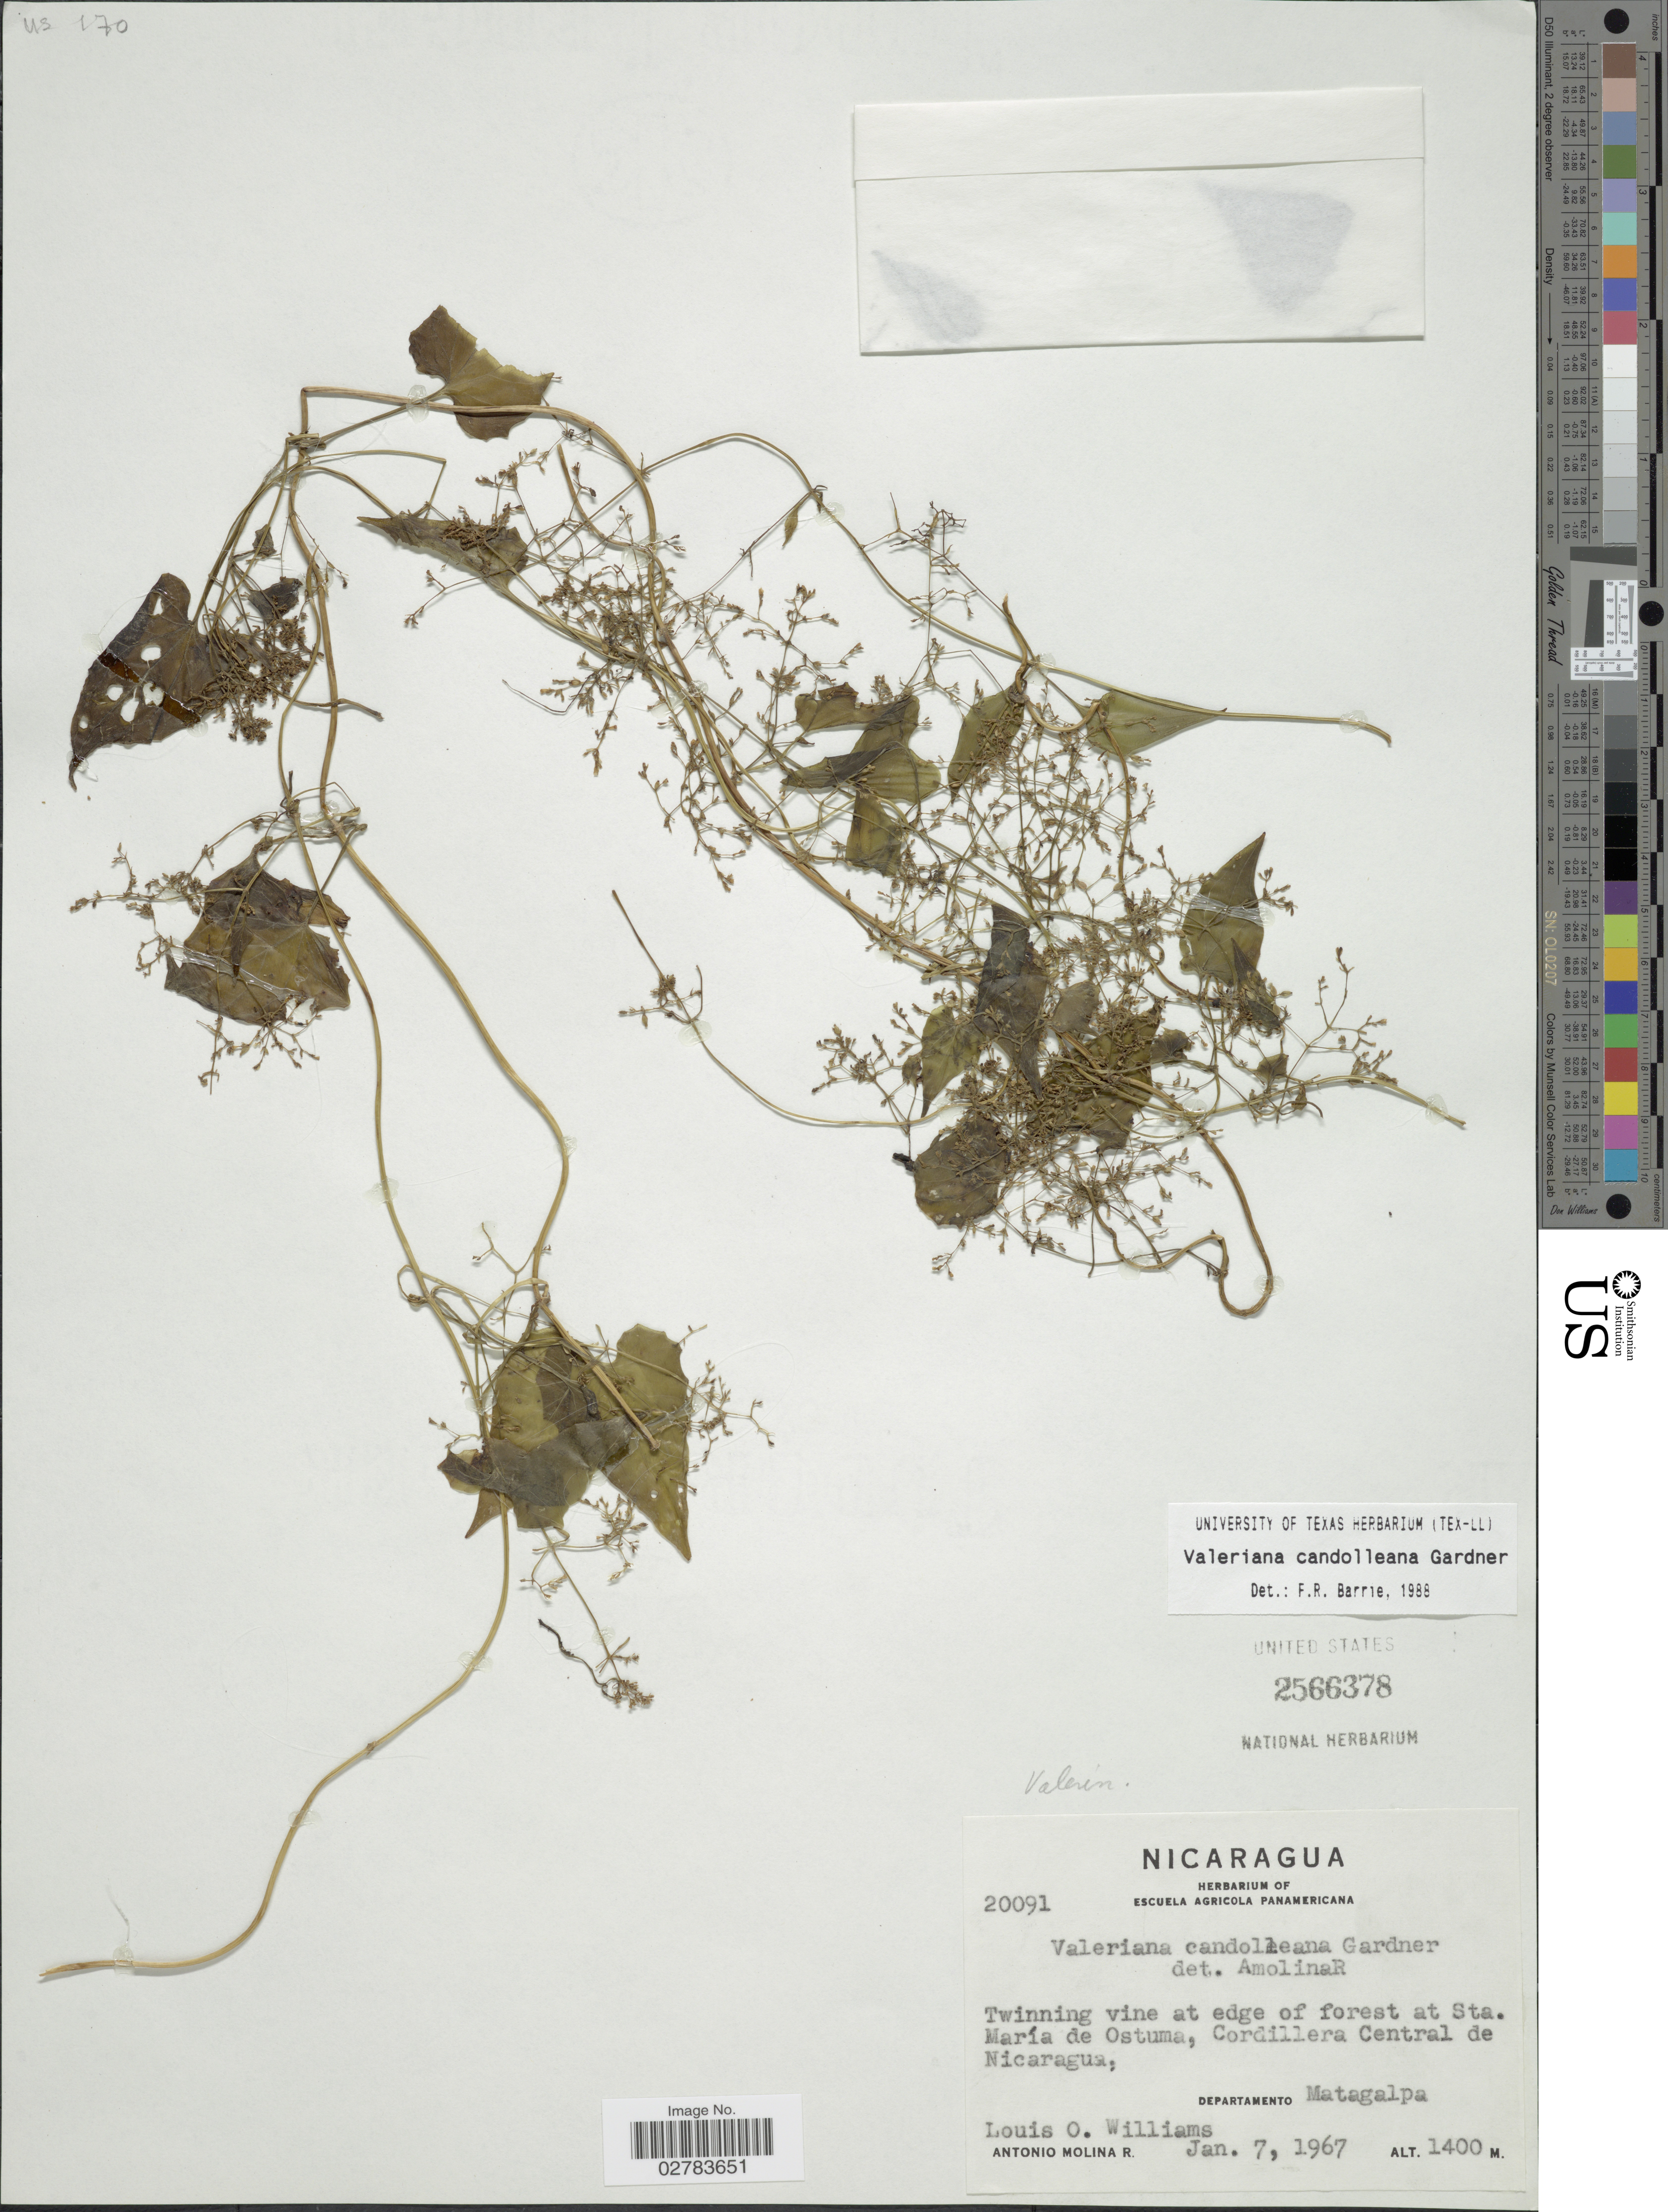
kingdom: Plantae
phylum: Tracheophyta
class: Magnoliopsida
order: Dipsacales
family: Caprifoliaceae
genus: Valeriana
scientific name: Valeriana candolleana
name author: Gardner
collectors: L. O. Williams & A. Molina R.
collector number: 20091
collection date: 1967-01-07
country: Nicaragua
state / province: Matagalpa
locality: Twinning vine at edge of forest at Sta. María de Ostuma, Cordillera Central de Nicaragua; Departamento Matagalpa.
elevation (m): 1400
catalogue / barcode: US 2566378